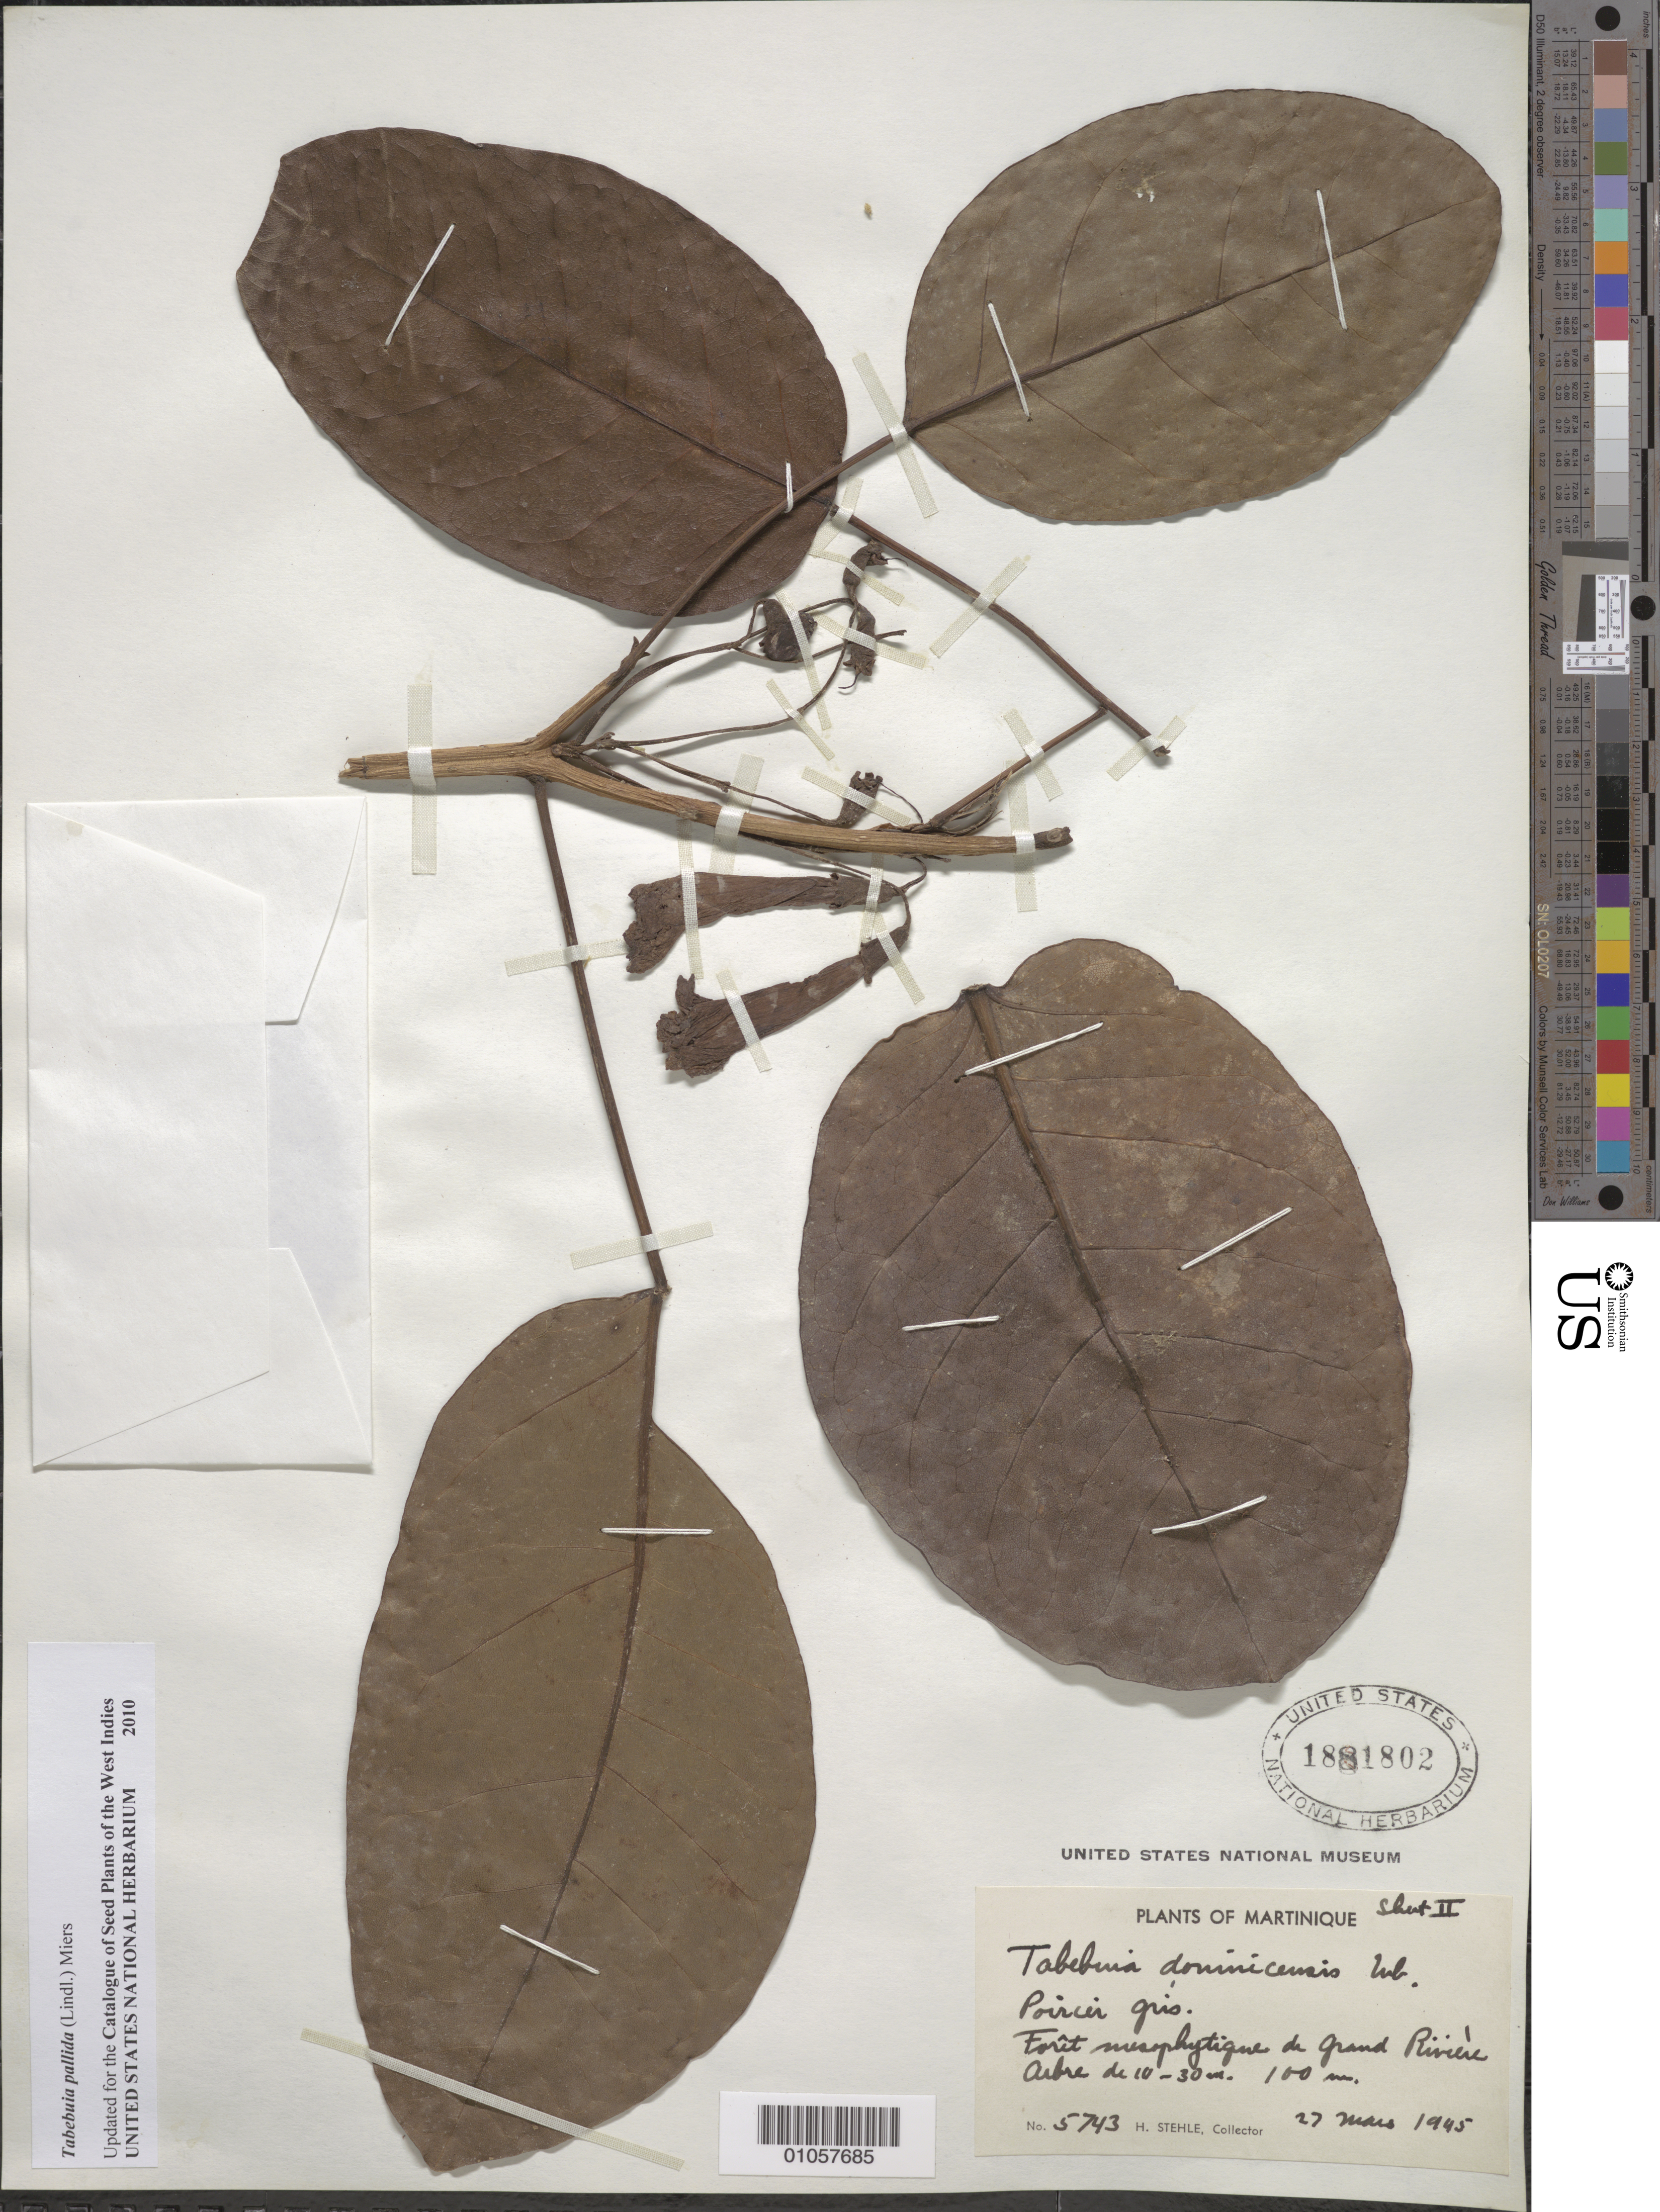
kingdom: Plantae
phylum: Tracheophyta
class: Magnoliopsida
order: Lamiales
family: Bignoniaceae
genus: Tabebuia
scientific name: Tabebuia pallida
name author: (Lindl.) Miers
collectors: H. Stehlé & M. Stehlé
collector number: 5743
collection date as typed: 27 Mar 1945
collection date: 1945-03-27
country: Martinique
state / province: La Trinité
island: Martinique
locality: Nord de la Martinique de Trinité à Basse-Pointe et du Macouba à Grand Riviére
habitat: Forêt mésophytiques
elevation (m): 100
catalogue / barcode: US 1881802